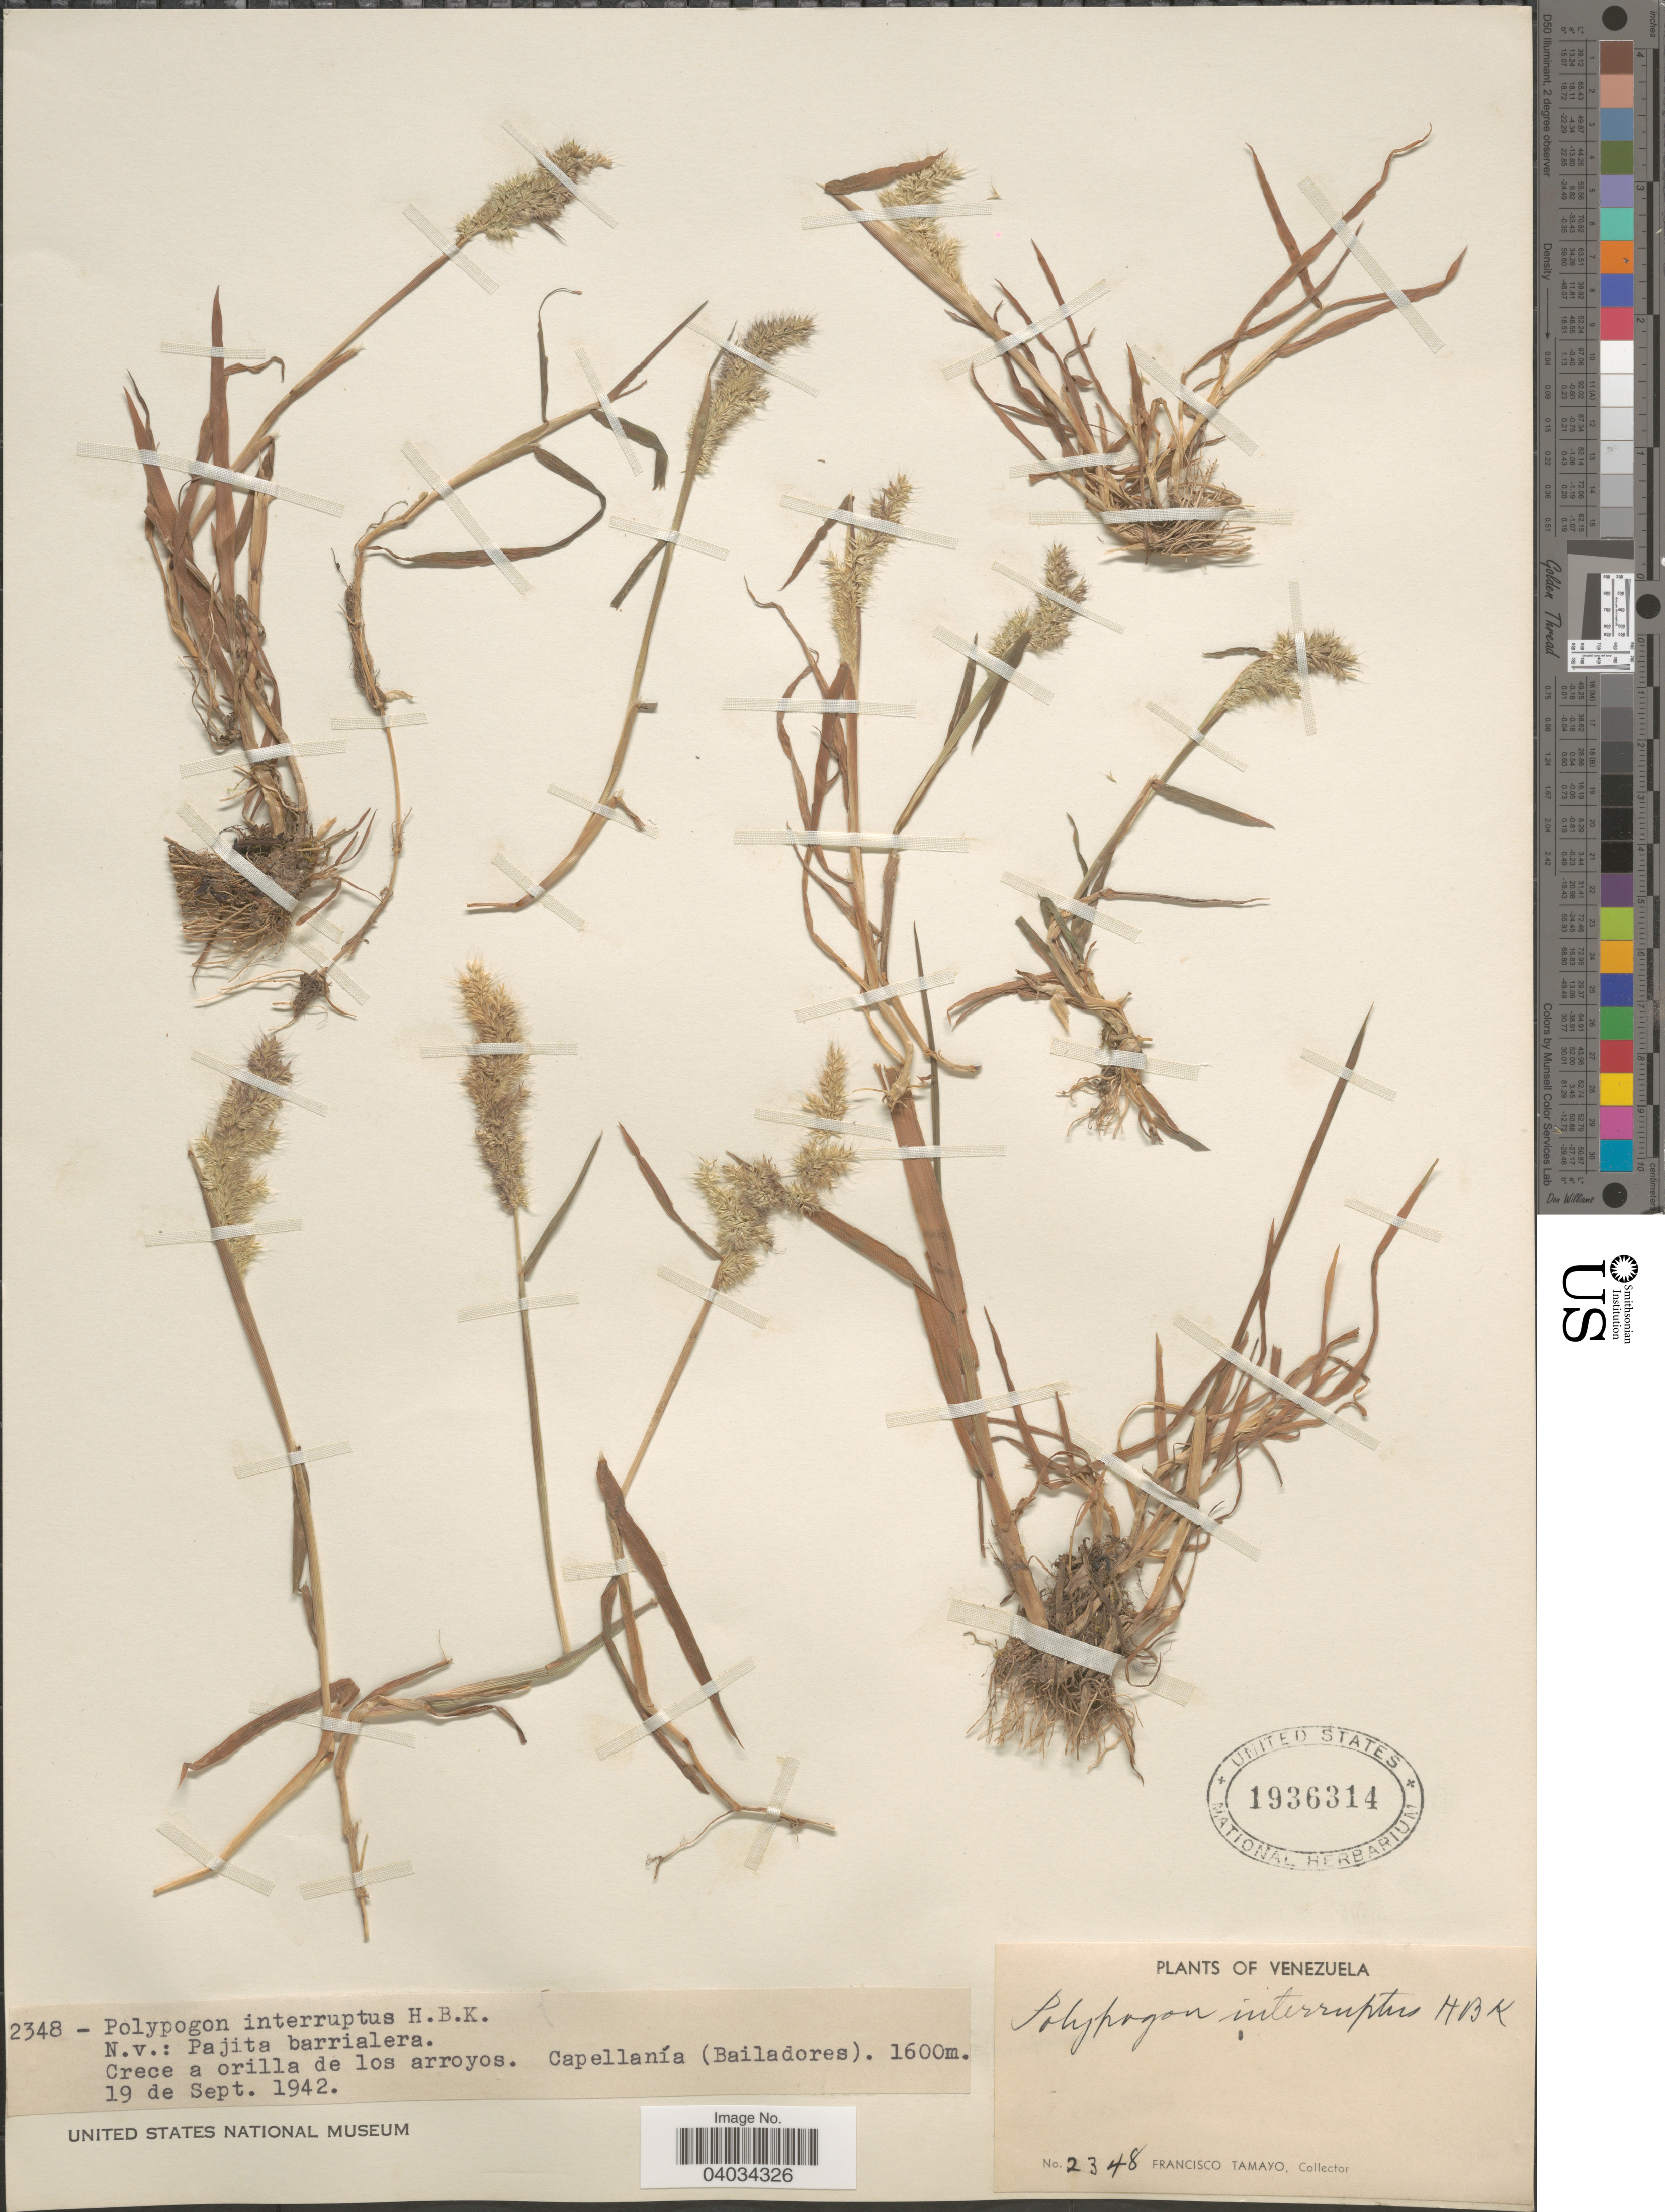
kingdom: Plantae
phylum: Tracheophyta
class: Liliopsida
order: Poales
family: Poaceae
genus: Polypogon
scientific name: Polypogon interruptus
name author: Kunth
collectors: F. Tamayo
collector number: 2348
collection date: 1942-09-19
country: Venezuela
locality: Crece a orilla de los arroyos. Capellanía (Bailadores).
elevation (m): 1600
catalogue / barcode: US 1936314